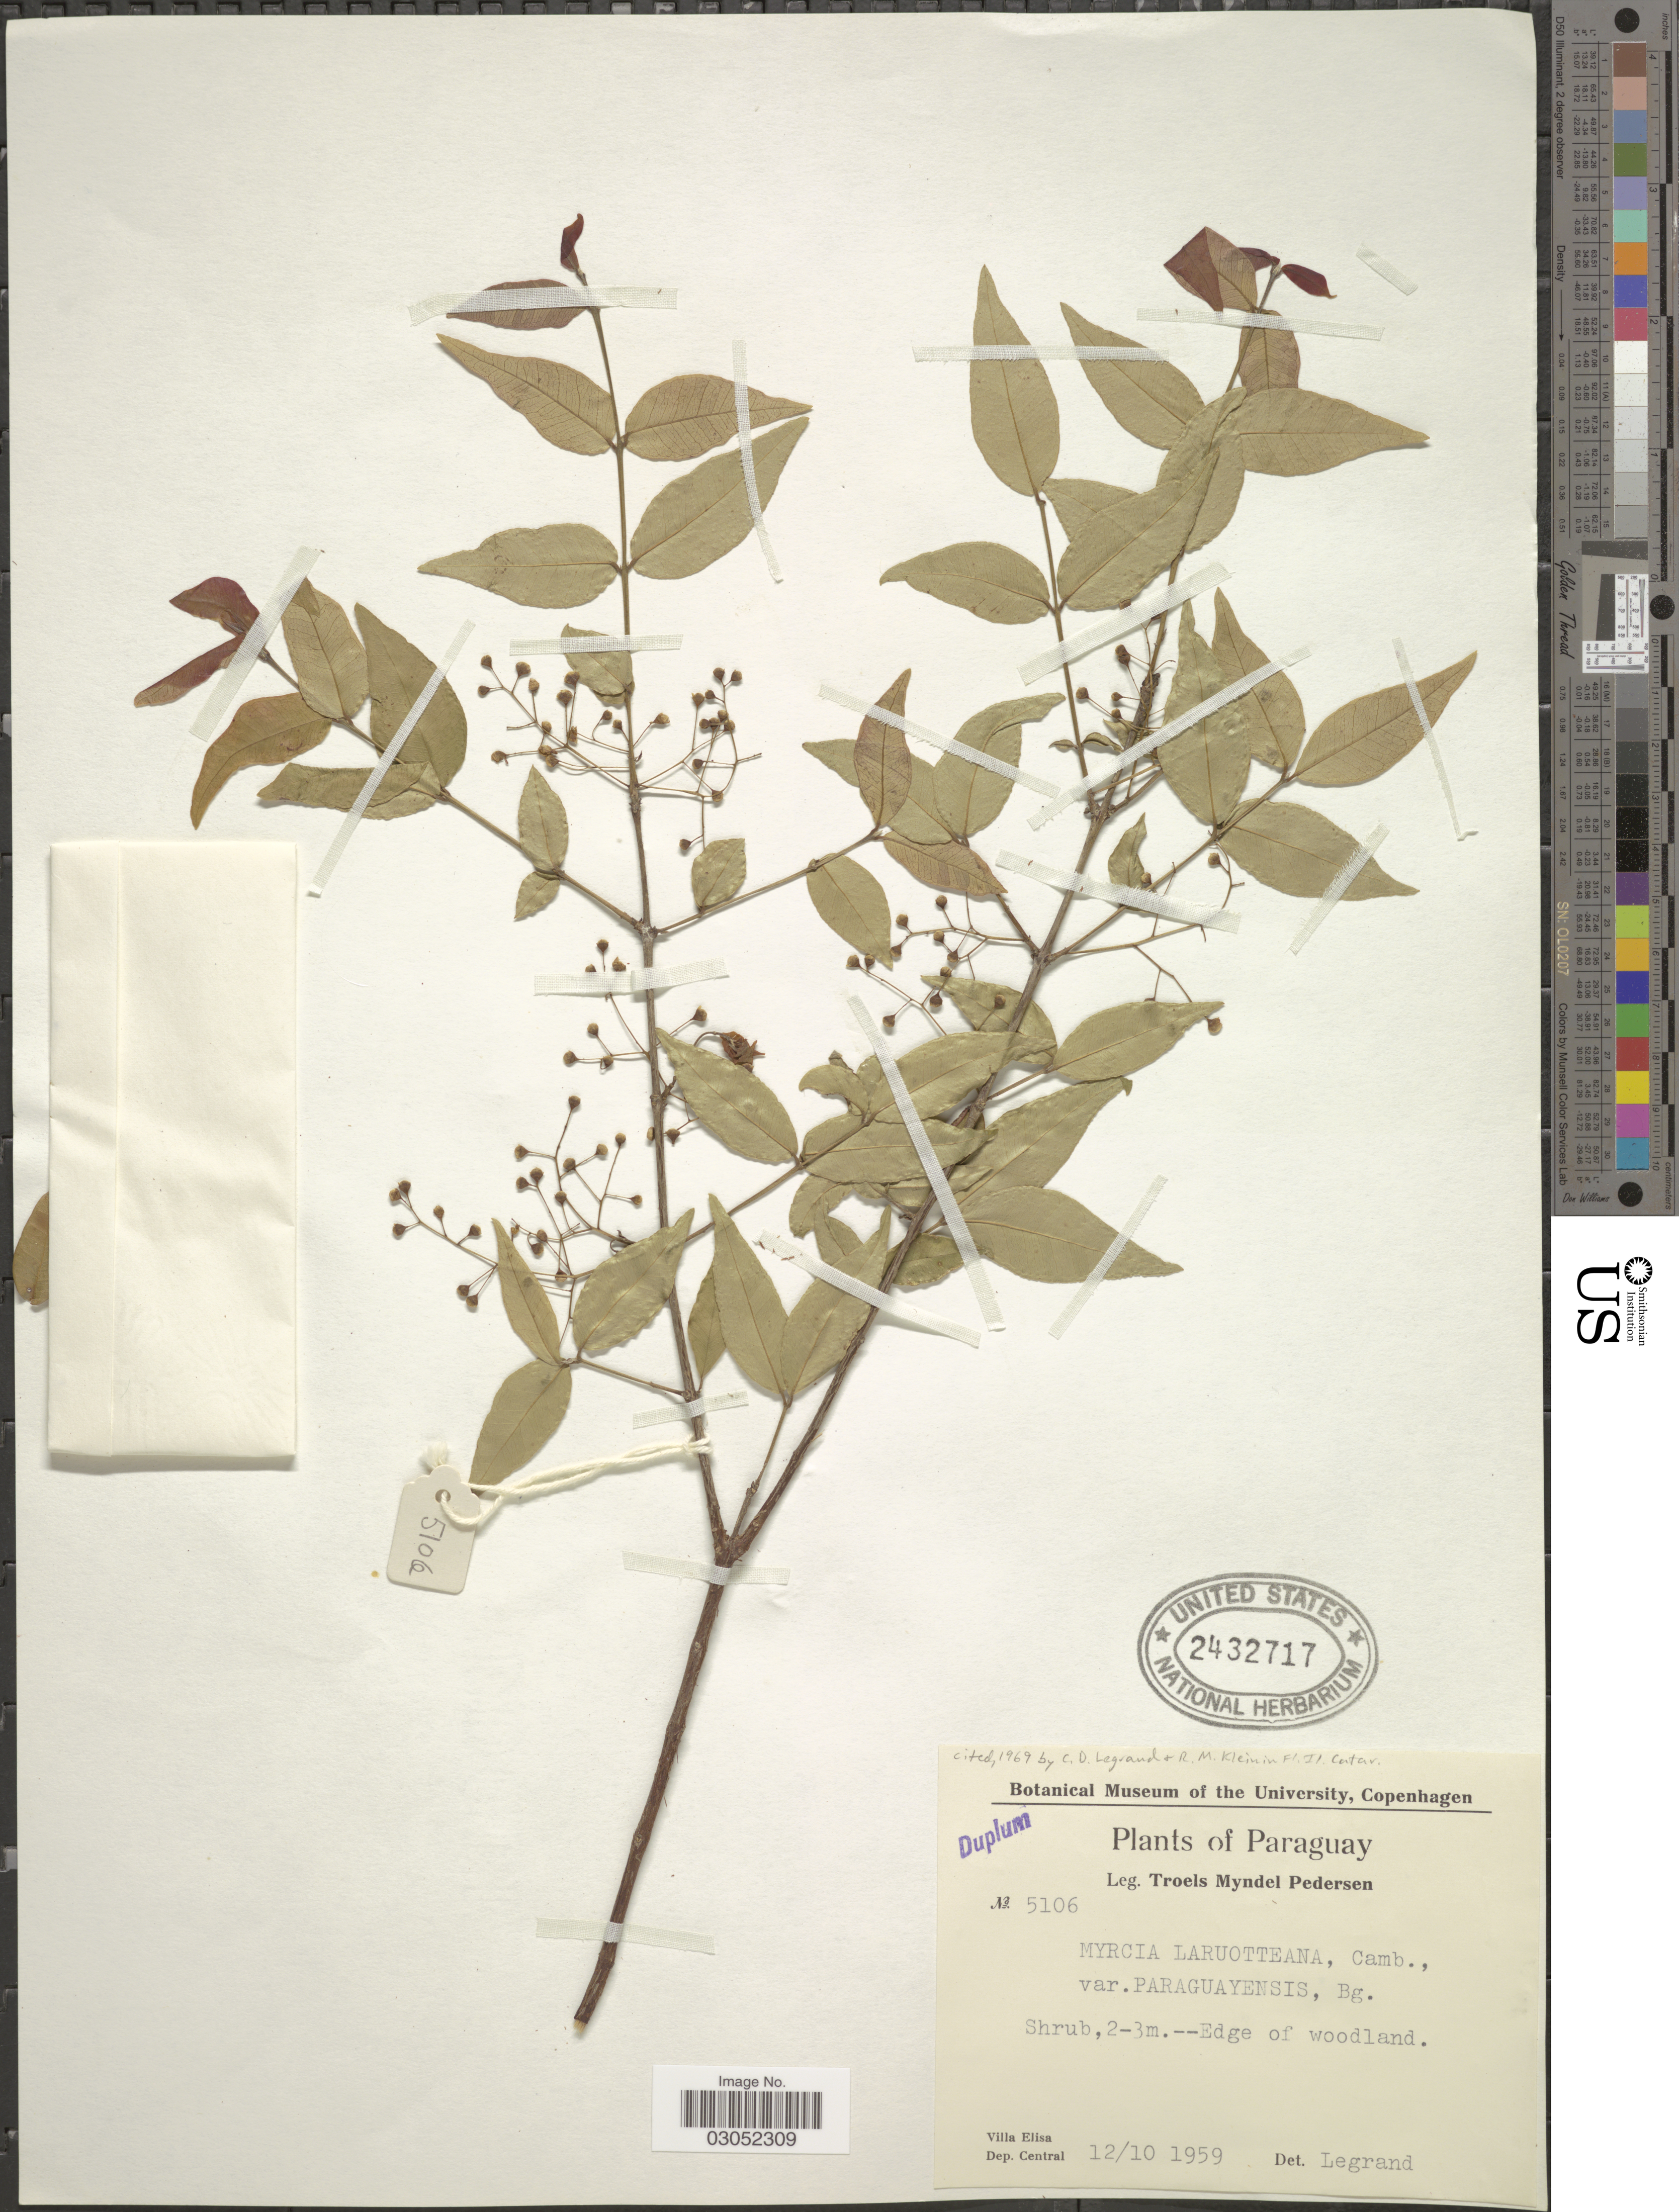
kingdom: Plantae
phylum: Tracheophyta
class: Magnoliopsida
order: Myrtales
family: Myrtaceae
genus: Myrcia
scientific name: Myrcia laruotteana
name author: Cambess.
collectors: T. Pederson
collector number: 5106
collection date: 1959-10-12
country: Paraguay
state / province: Central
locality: Villa Elisa. Dep. Central.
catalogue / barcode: US 2432717